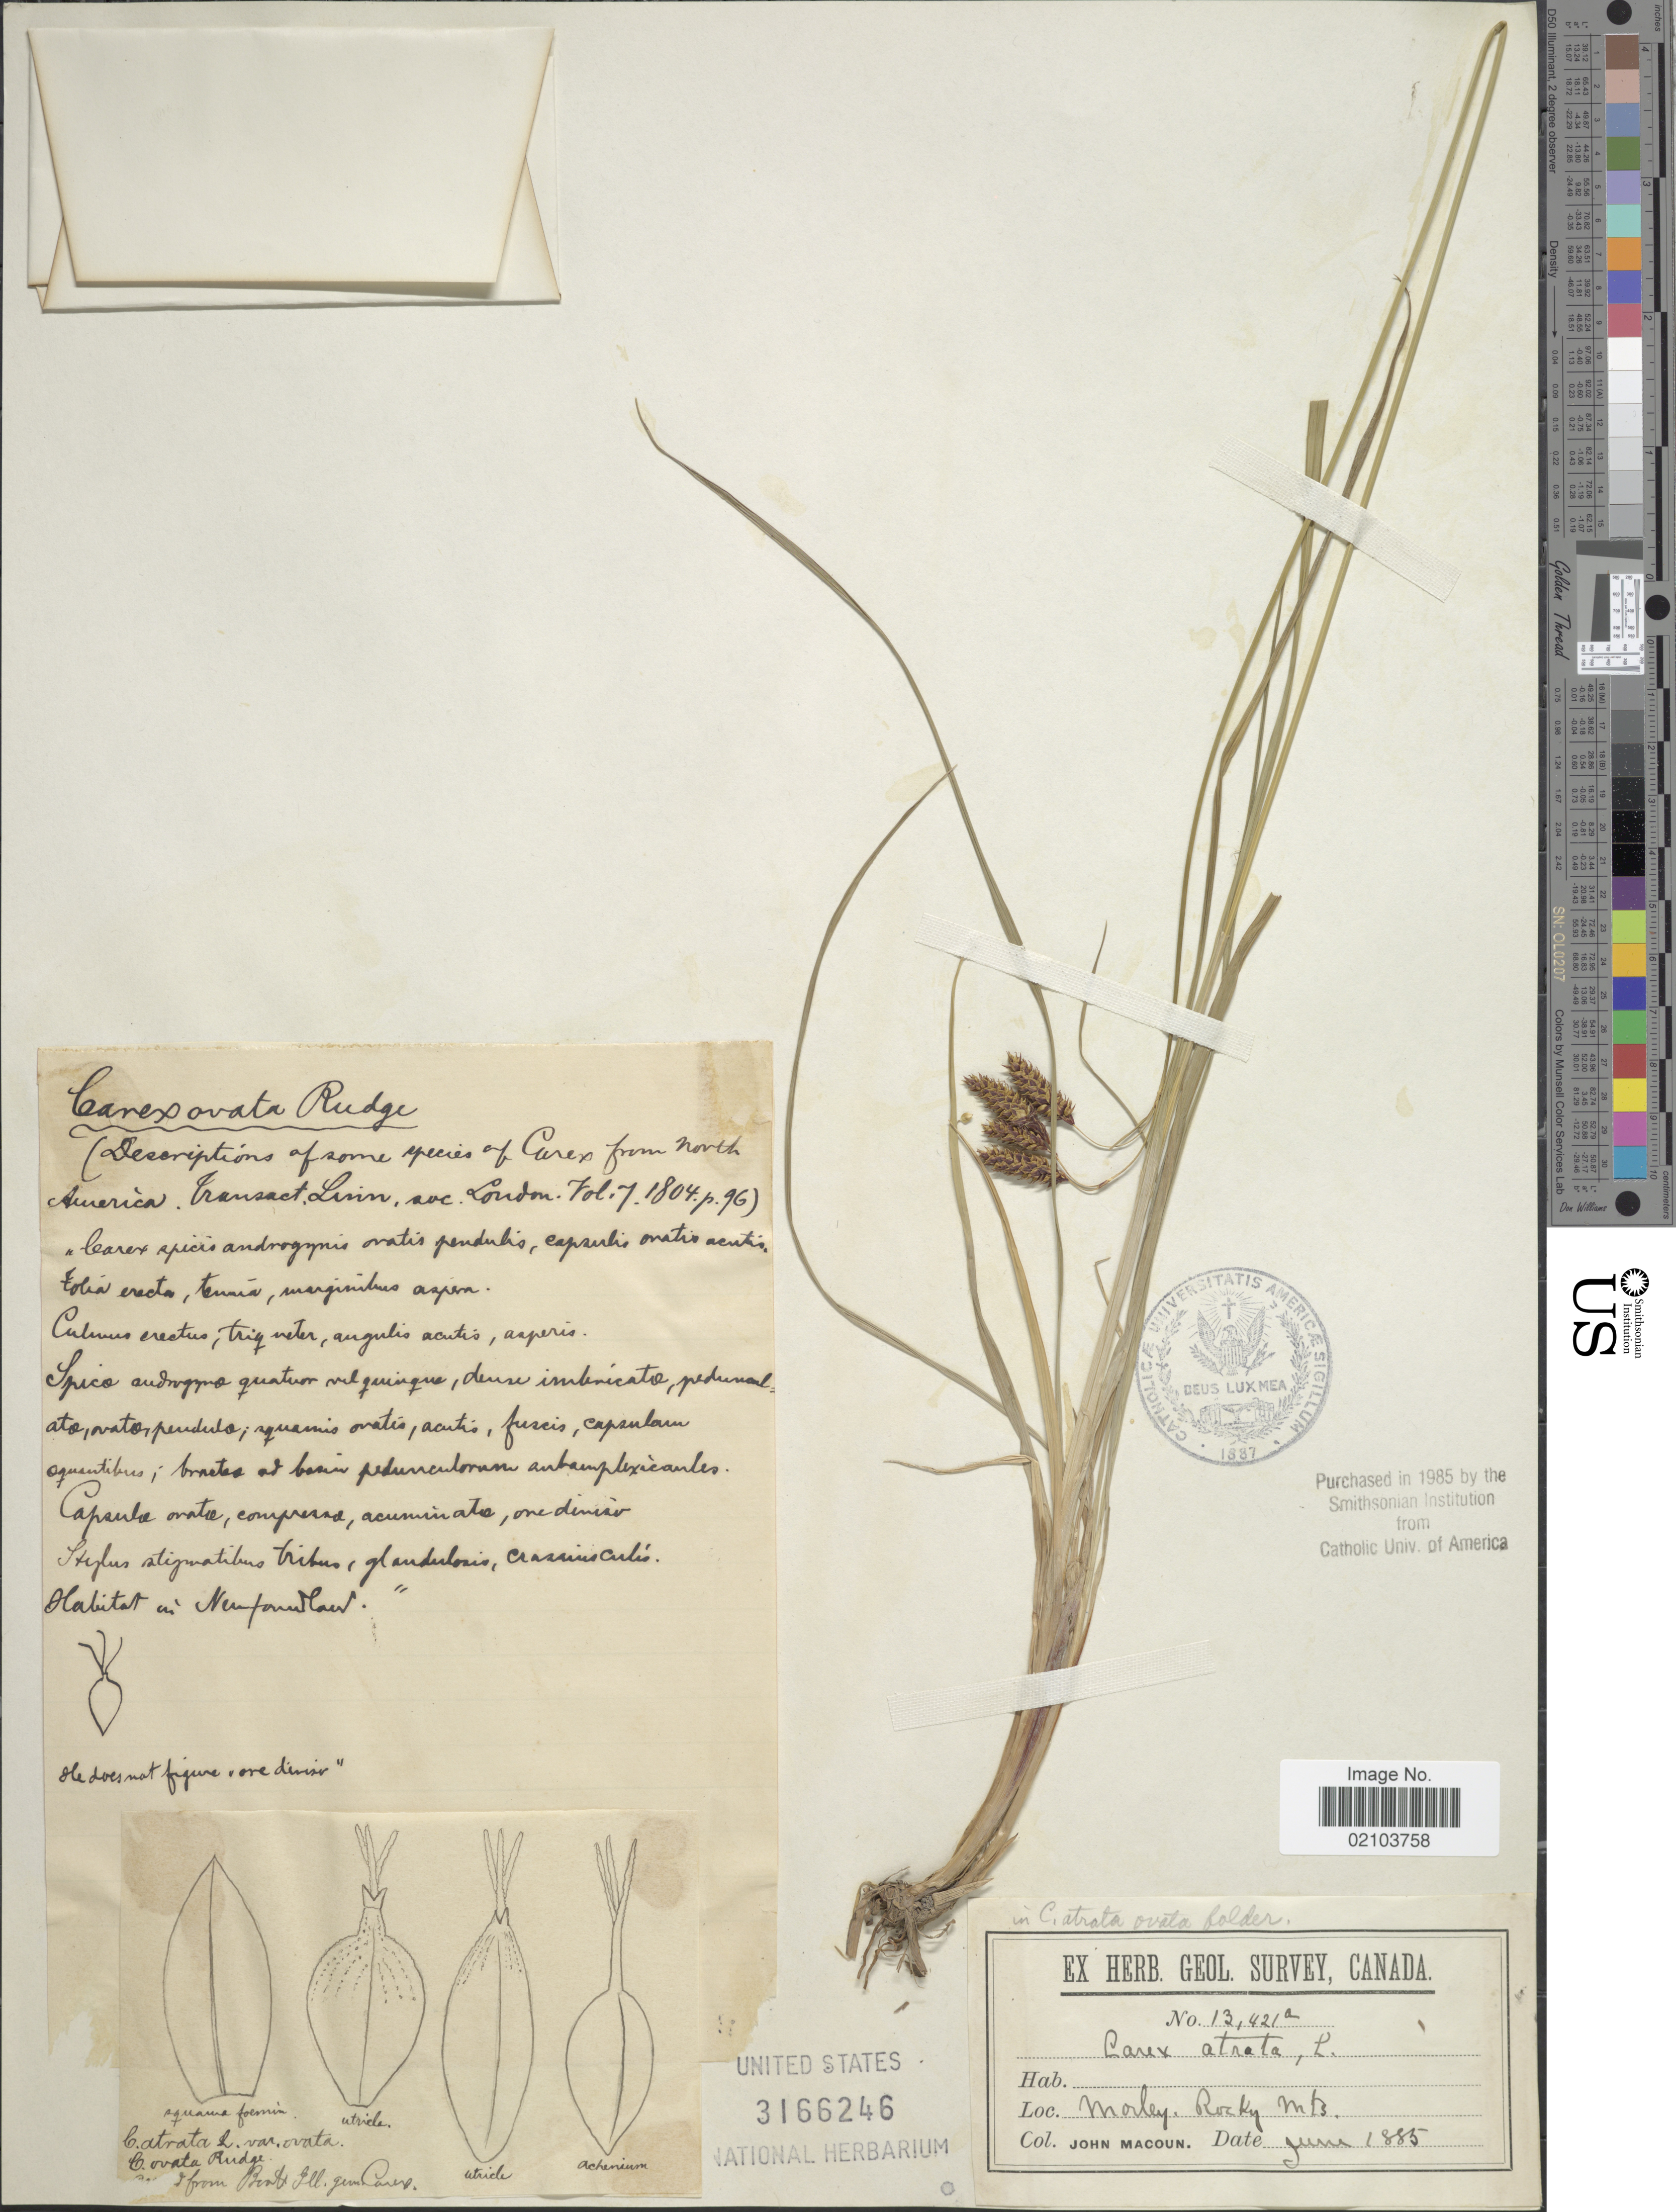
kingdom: Plantae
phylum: Tracheophyta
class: Liliopsida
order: Poales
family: Cyperaceae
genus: Carex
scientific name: Carex atrata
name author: L.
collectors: J. Macoun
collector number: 13421a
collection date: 1885-06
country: Canada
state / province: Alberta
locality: Morley. Rocky Mts.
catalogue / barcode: US 3166246